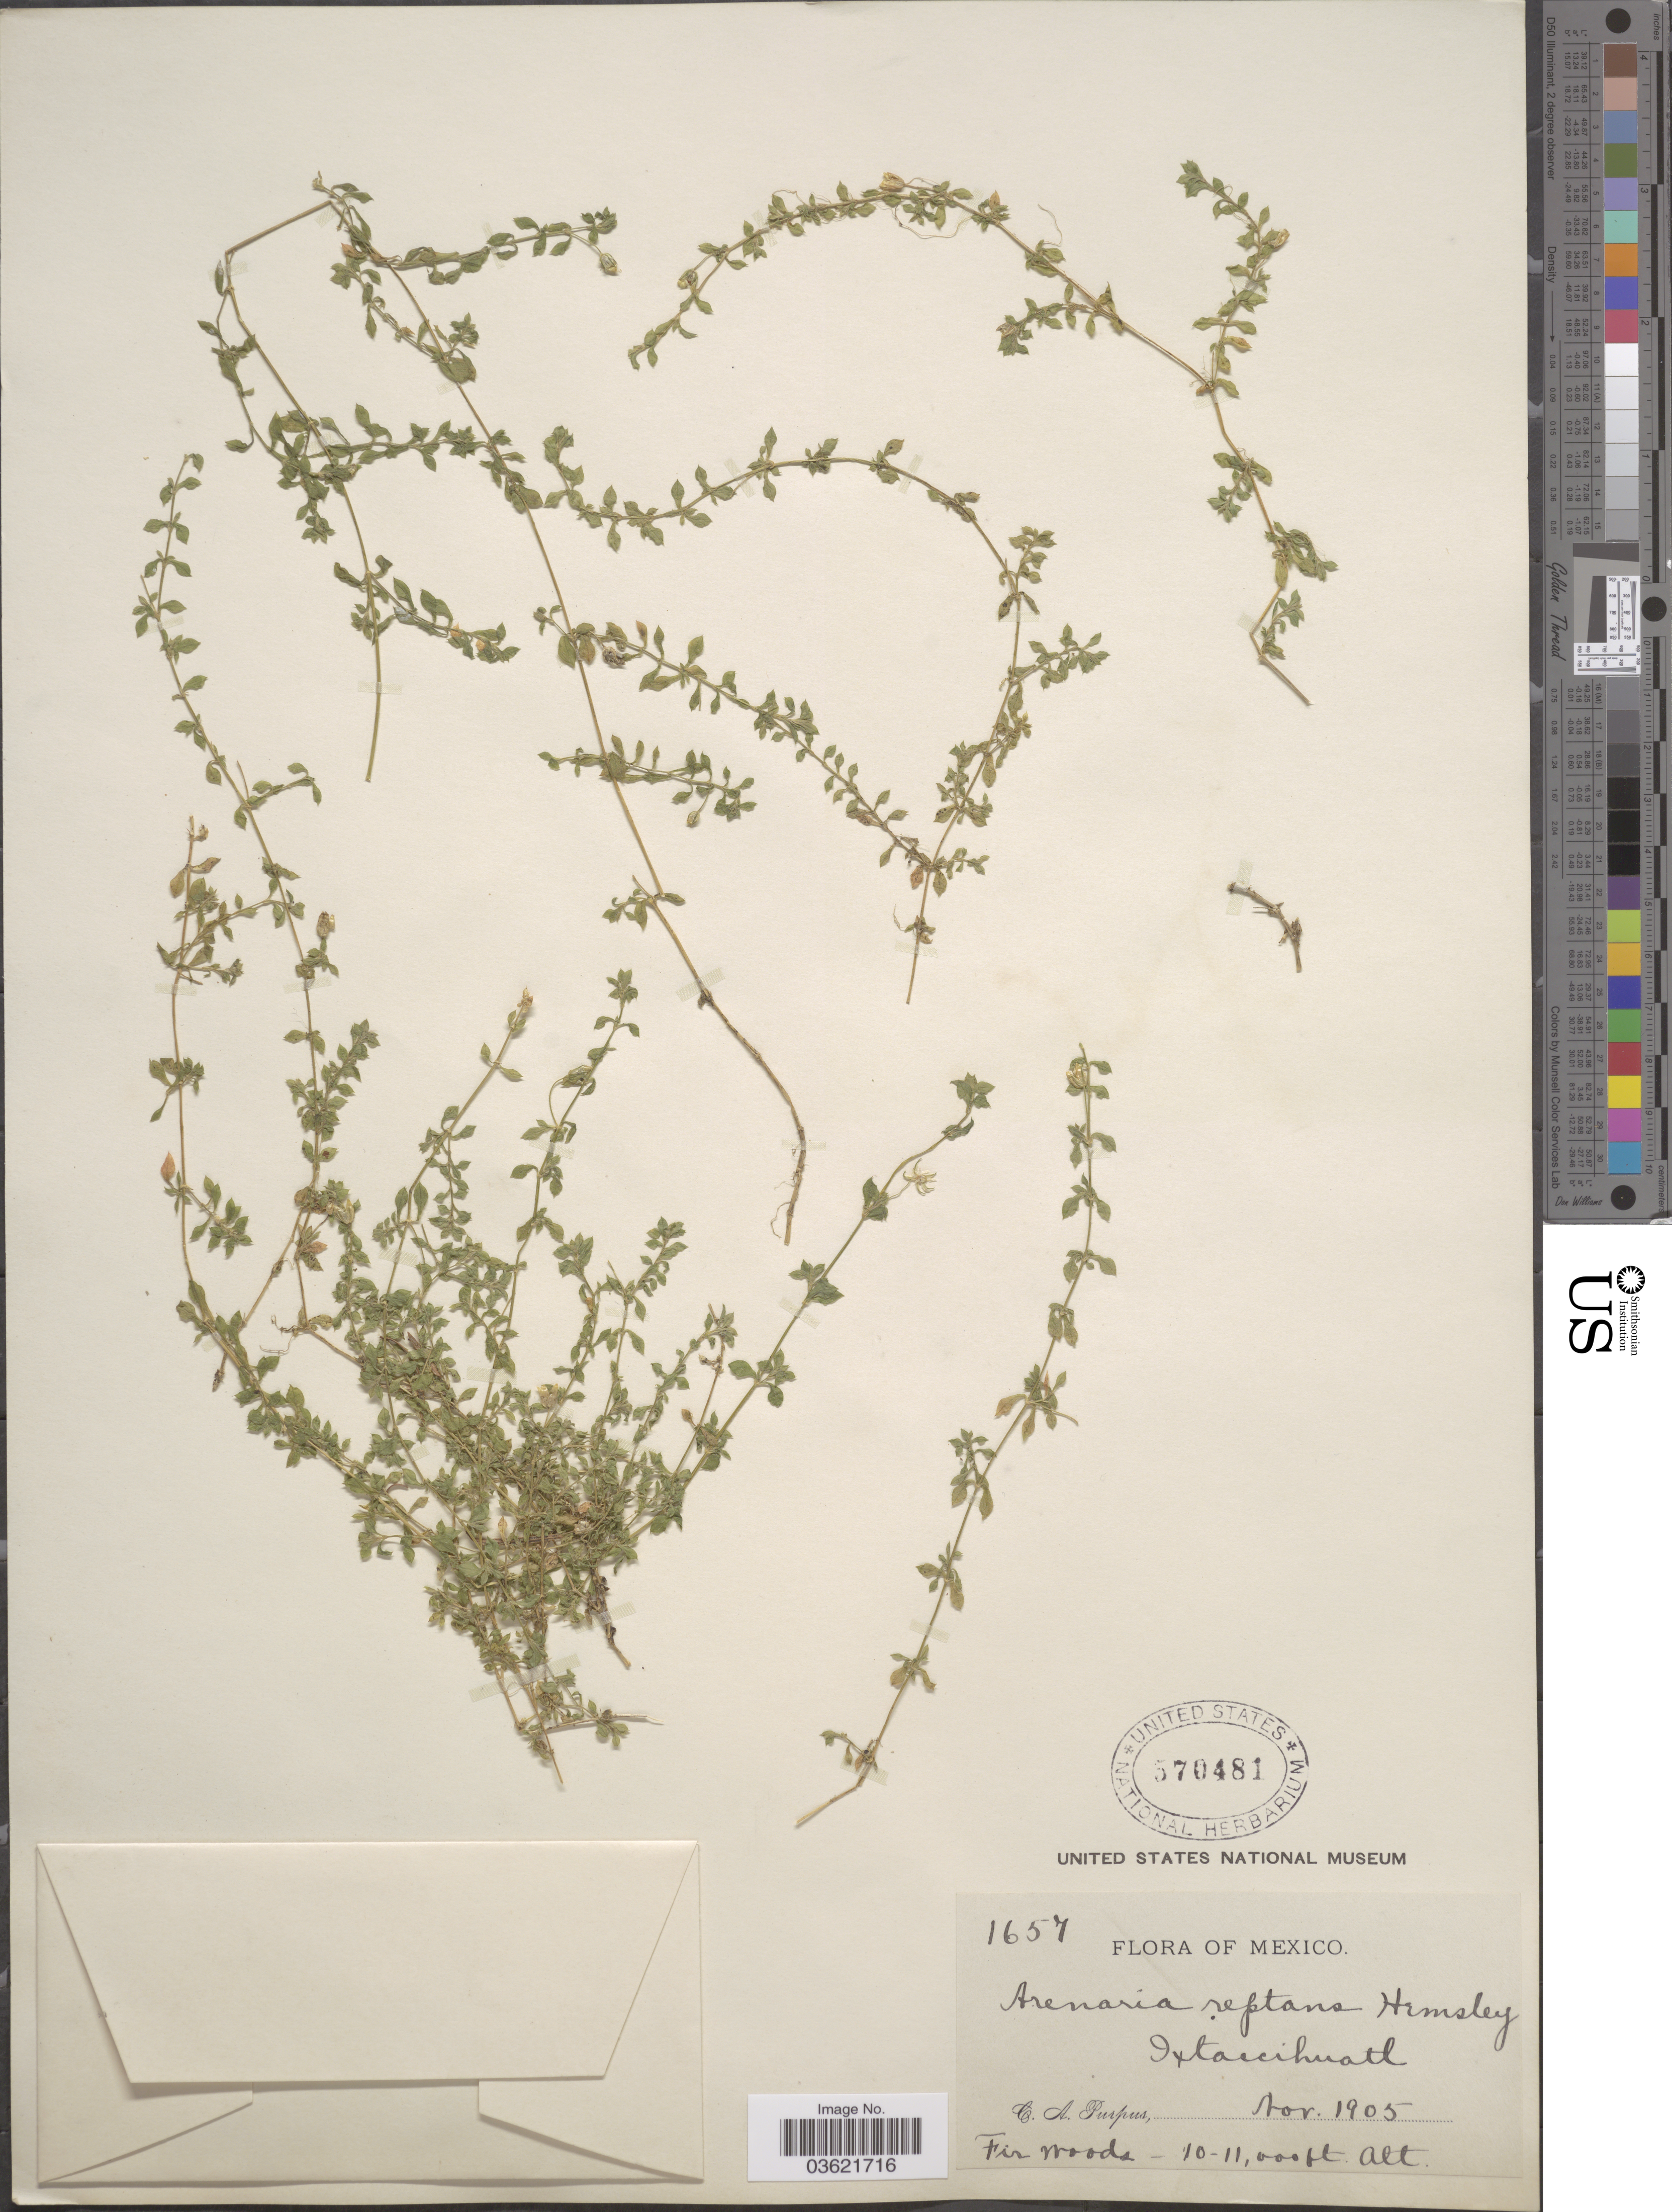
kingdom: Plantae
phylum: Tracheophyta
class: Magnoliopsida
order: Caryophyllales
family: Caryophyllaceae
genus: Arenaria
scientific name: Arenaria sp.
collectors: C. A. Purpus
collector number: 1657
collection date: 1905-11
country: Mexico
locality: Ixtaccihuatl.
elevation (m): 3048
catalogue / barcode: US 570481